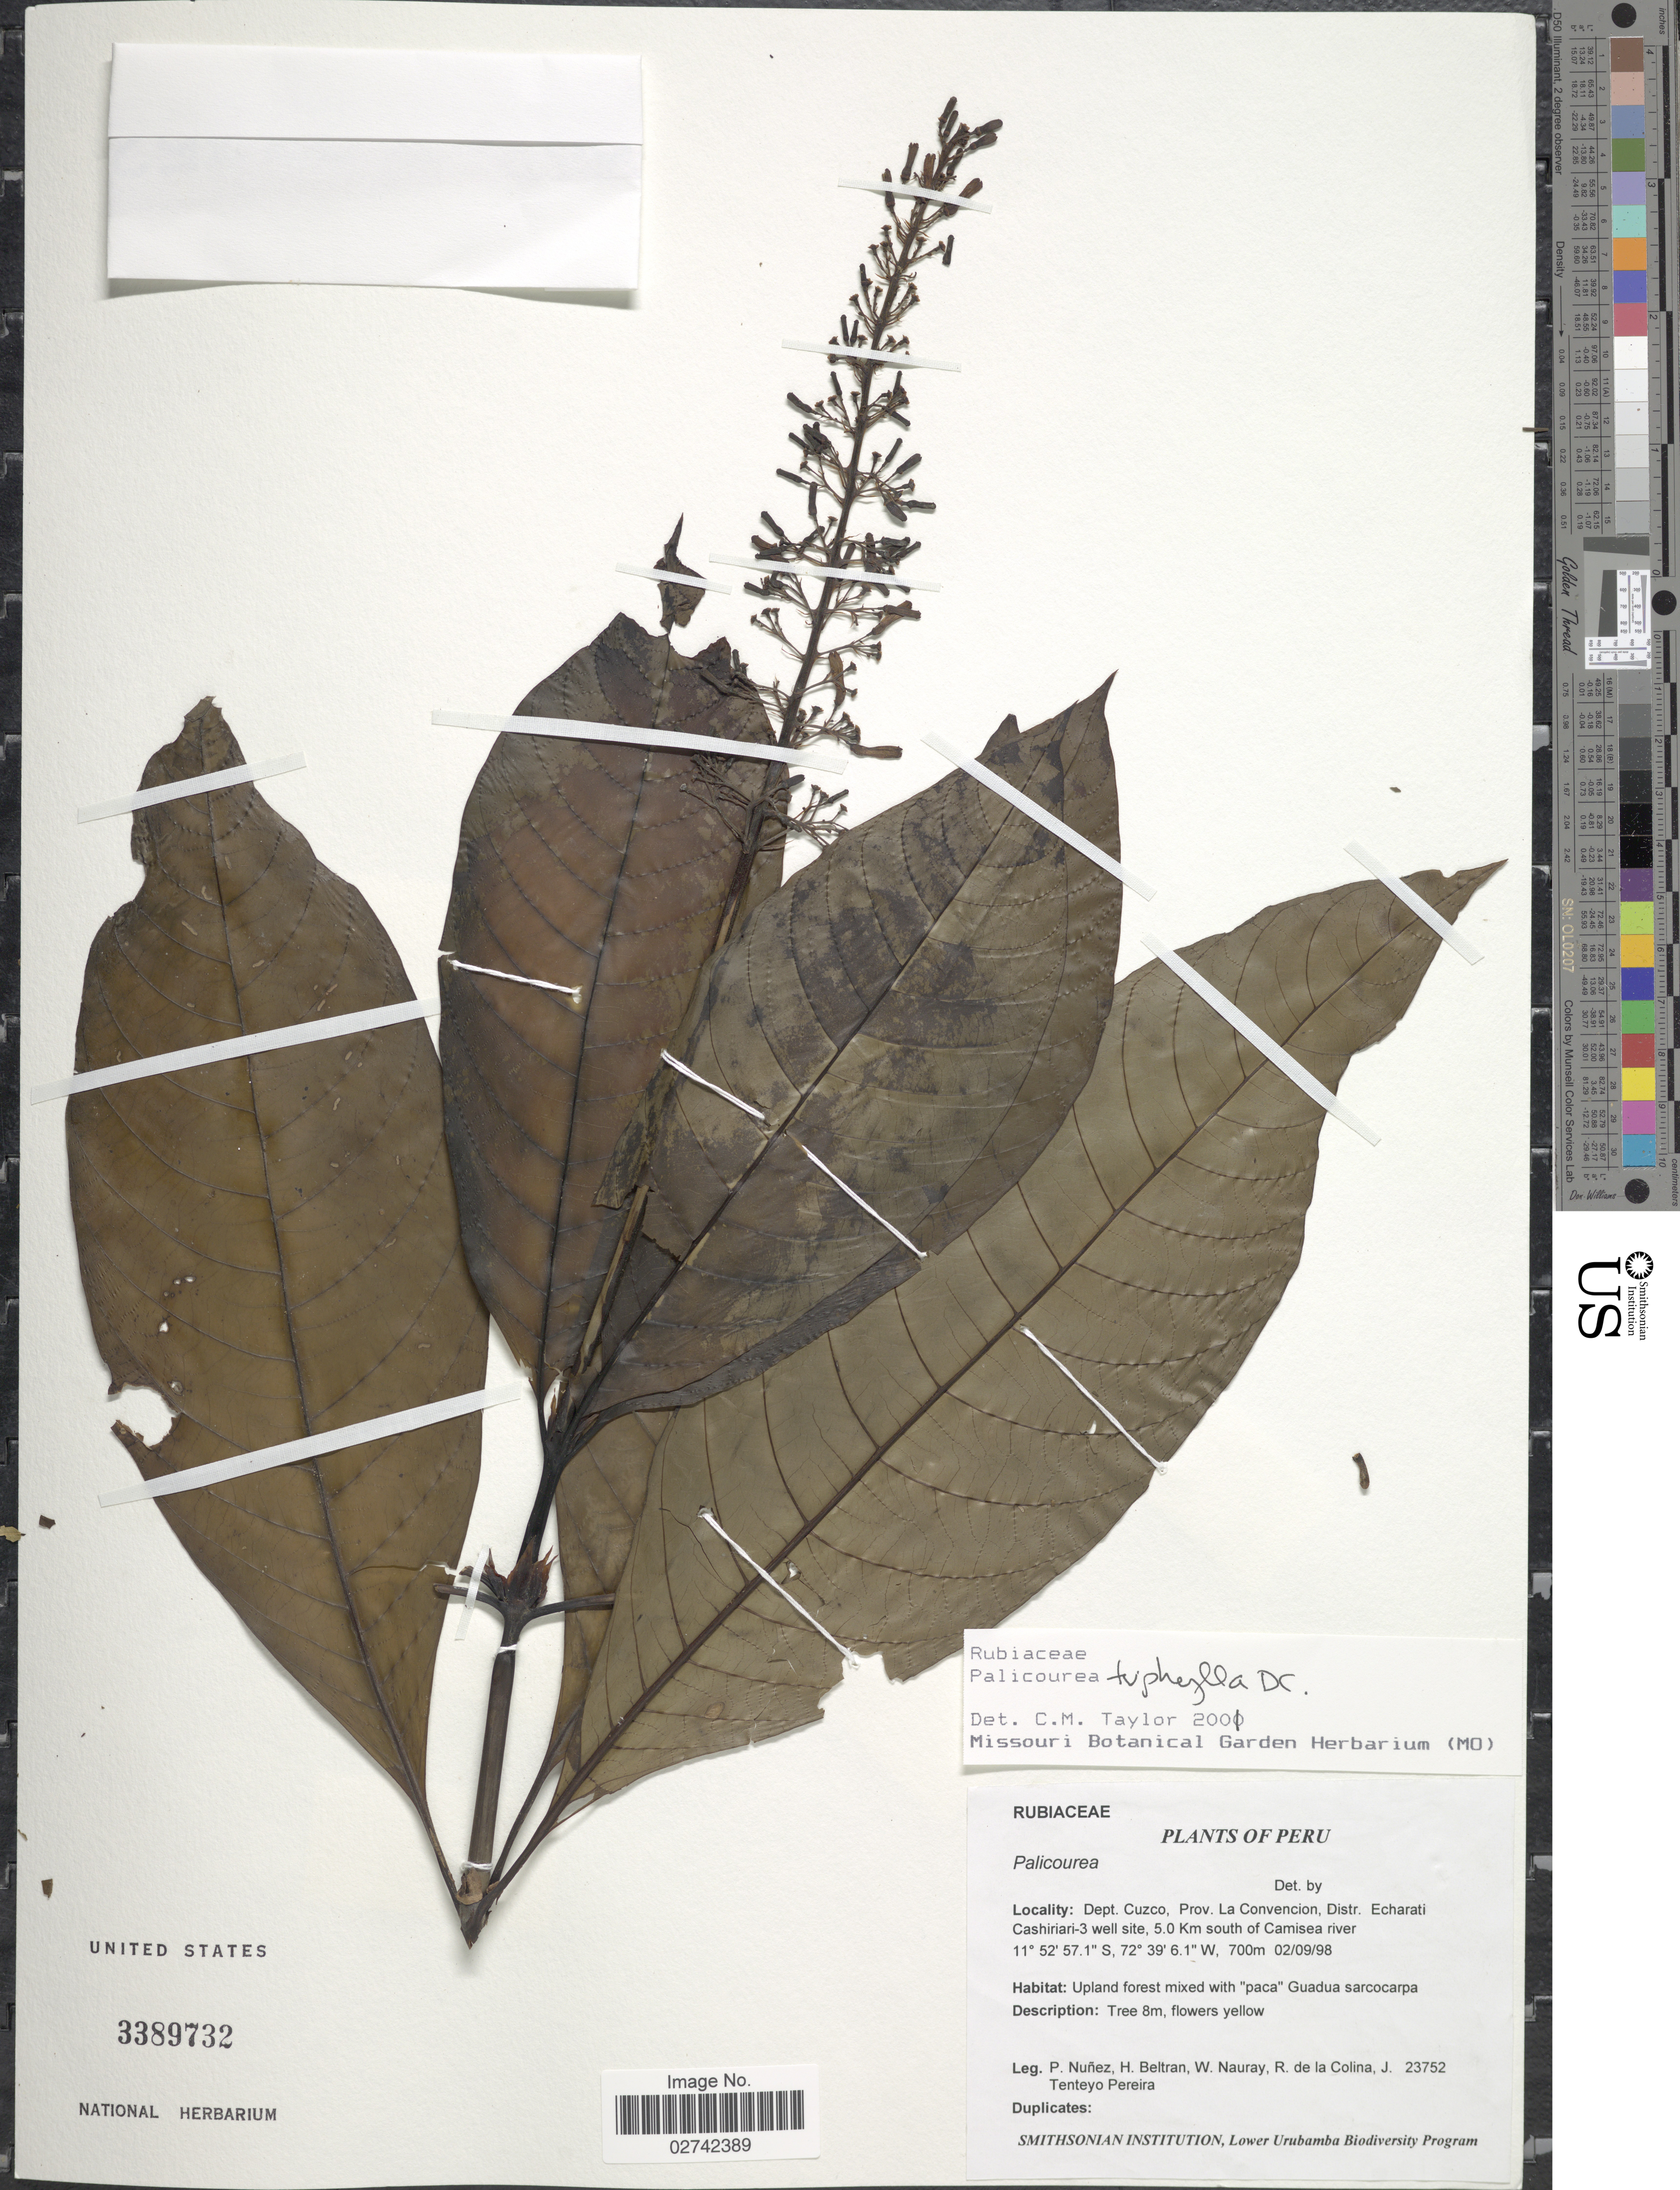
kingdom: Plantae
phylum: Tracheophyta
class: Magnoliopsida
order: Gentianales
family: Rubiaceae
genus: Palicourea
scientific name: Palicourea triphylla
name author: DC.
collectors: P. Nuñez V., H. Beltran, W. Nauray, R. Colina & Tenteyo Periera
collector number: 23752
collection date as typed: Transcribed d/m/y: 2/9/98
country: Peru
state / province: Cusco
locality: Cuzco, Prov. La Convencion, Distr. Echarati, Cashiriari-3 well site, 5.0 Km south of Camisea river.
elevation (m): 700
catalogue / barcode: US 3389732